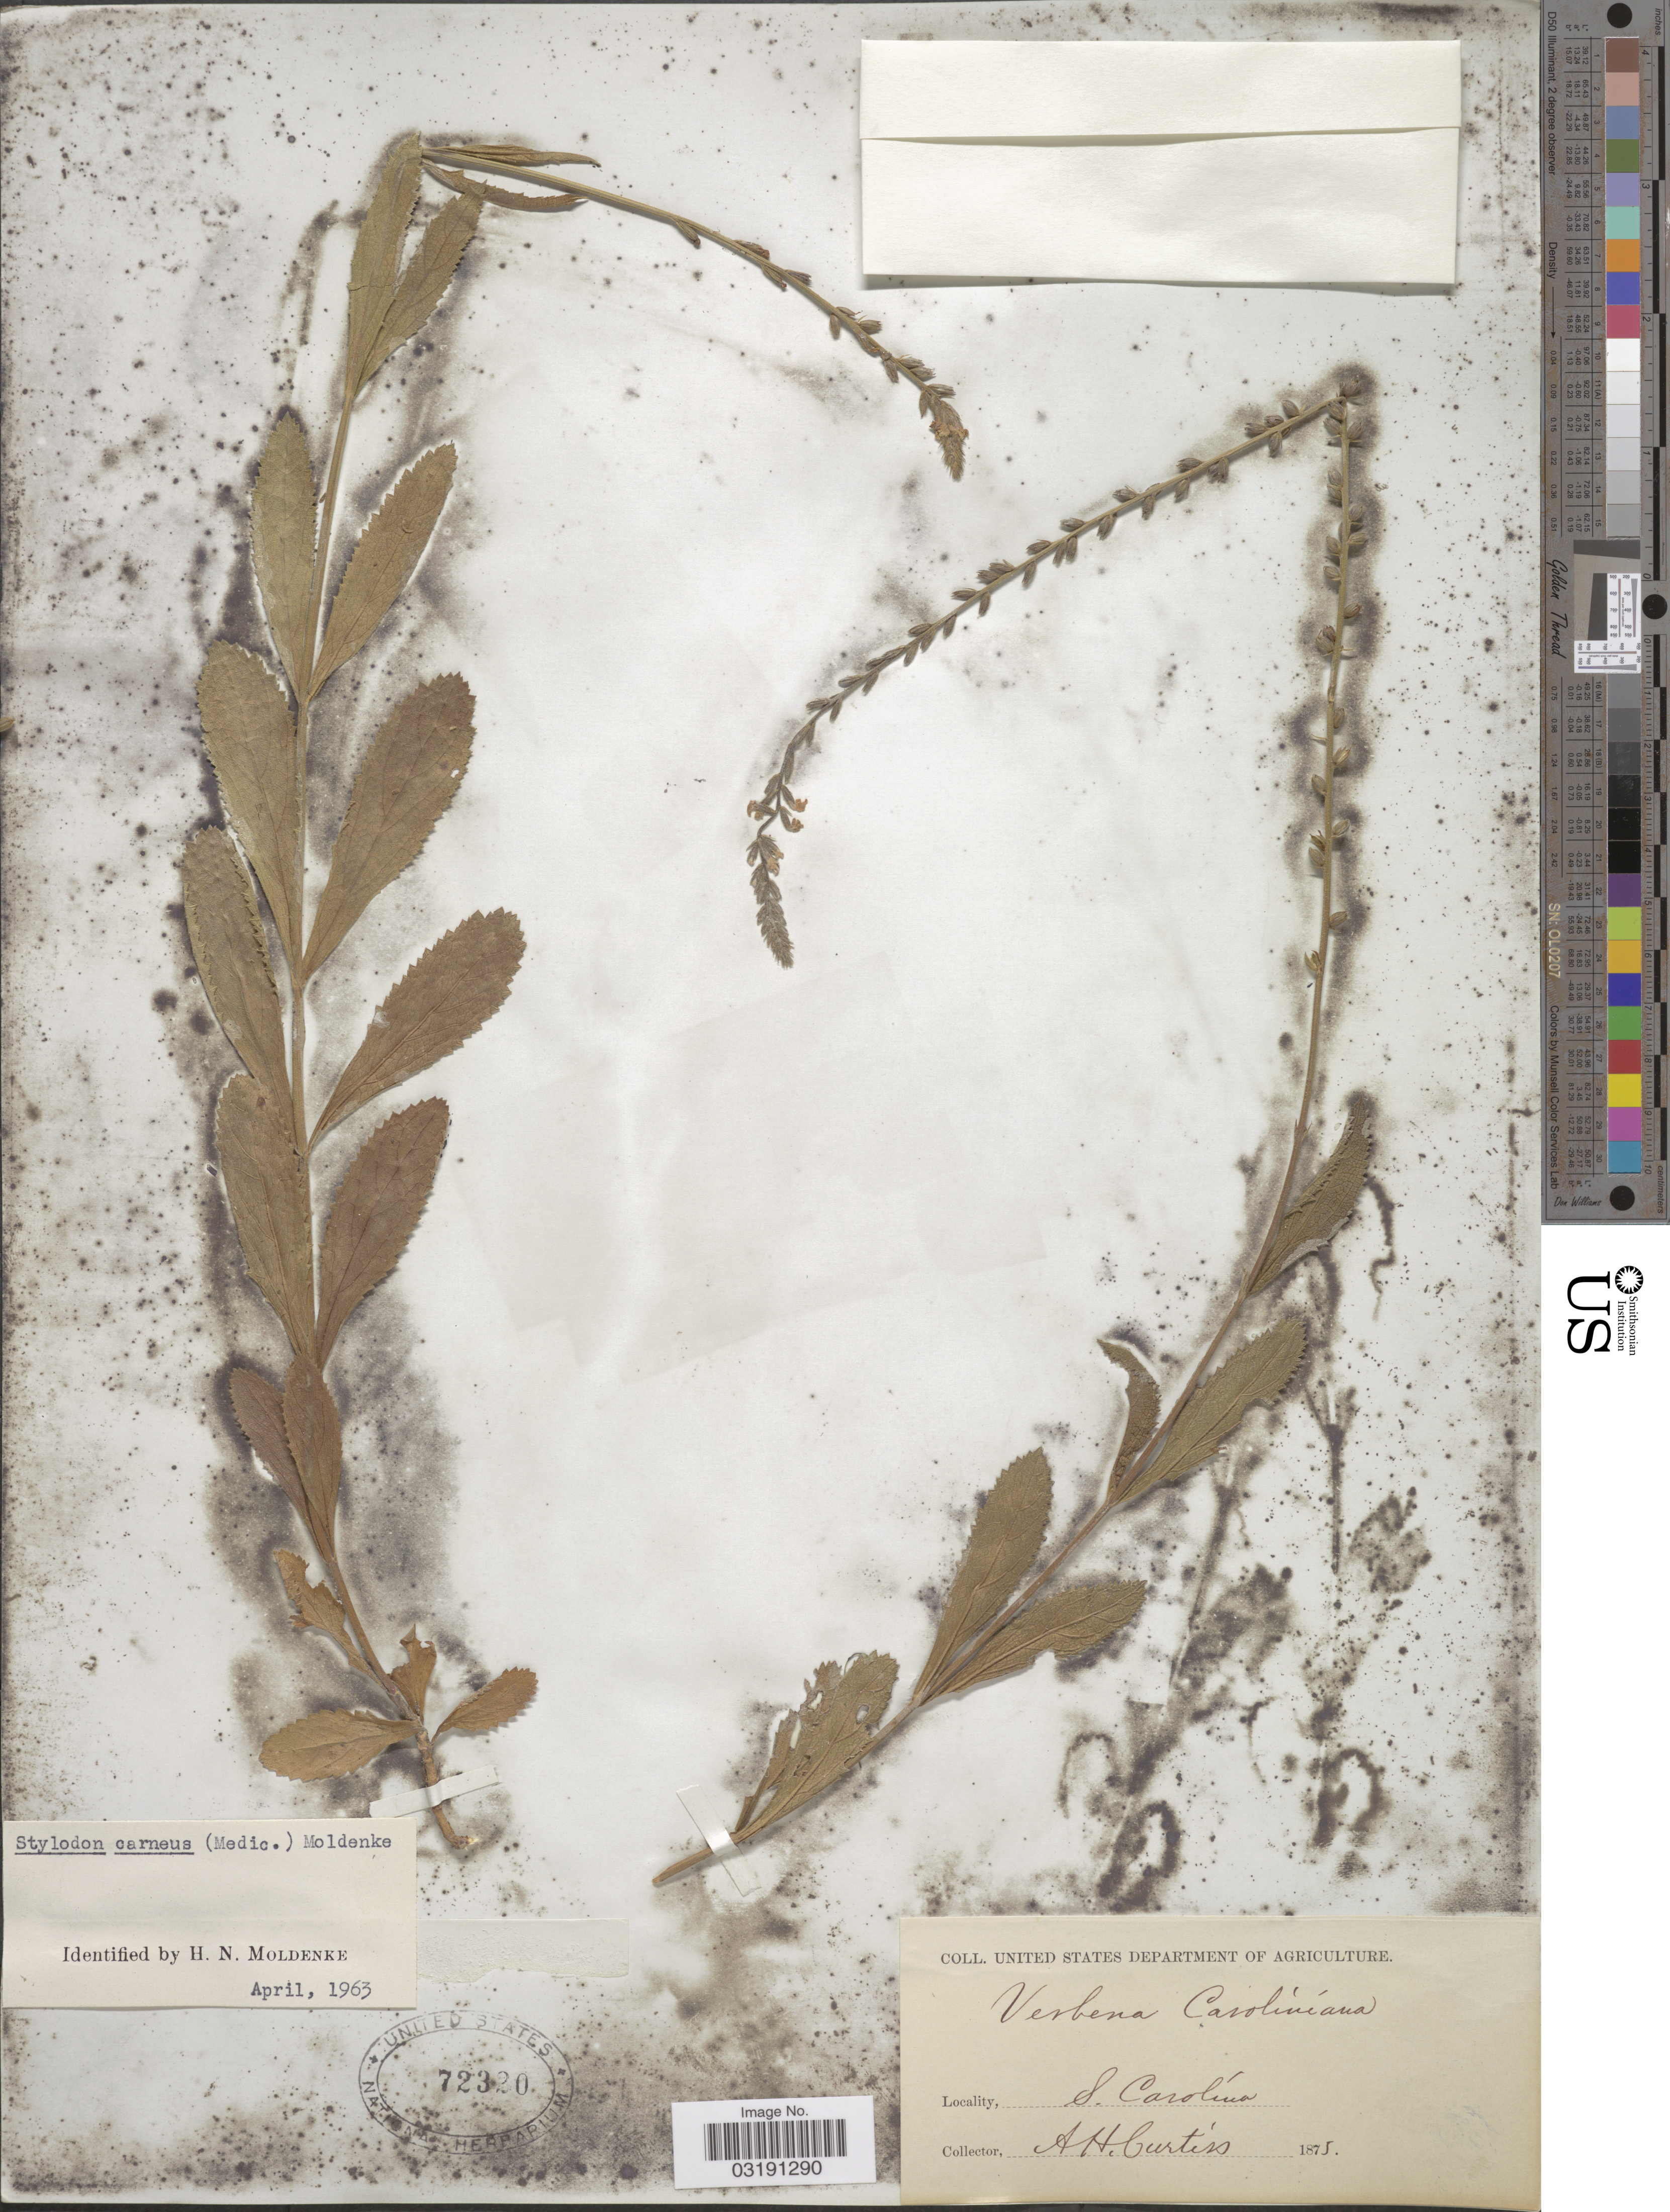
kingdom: Plantae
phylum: Tracheophyta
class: Magnoliopsida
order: Lamiales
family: Verbenaceae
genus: Verbena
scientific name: Verbena carnea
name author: Medik.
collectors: A. H. Curtiss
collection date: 1875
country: United States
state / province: South Carolina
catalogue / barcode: US 72320